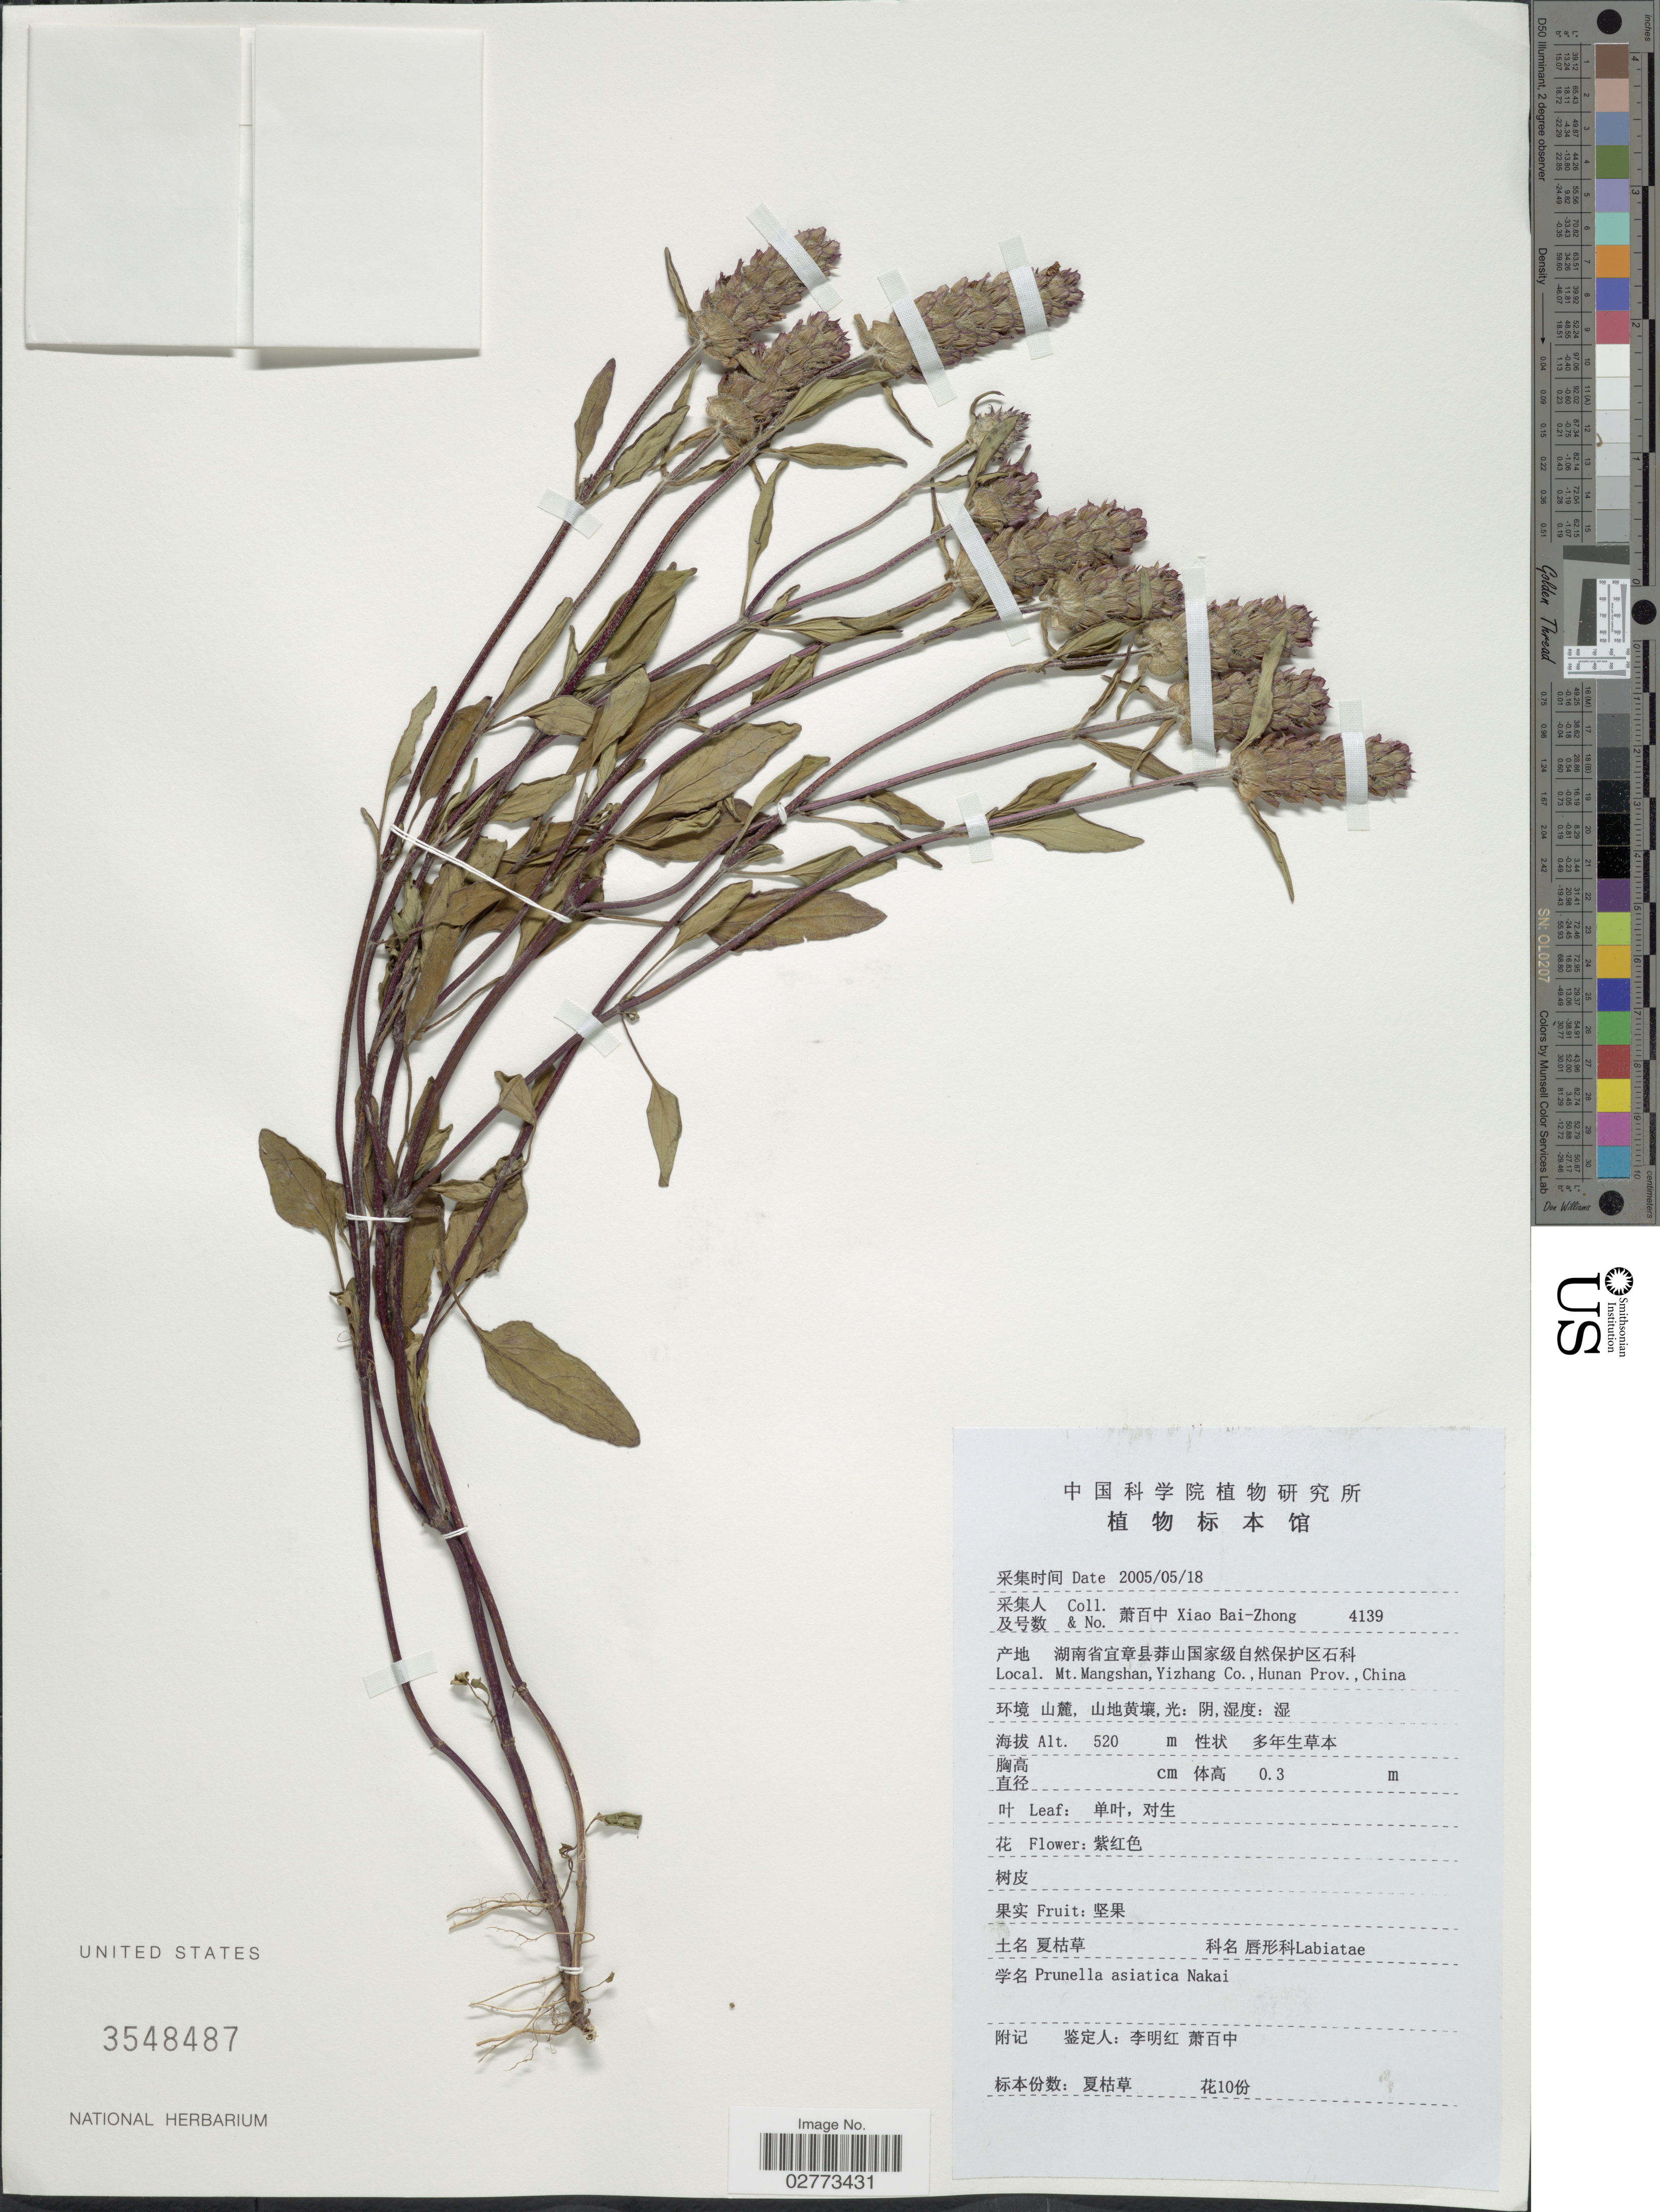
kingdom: Plantae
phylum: Tracheophyta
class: Magnoliopsida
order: Lamiales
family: Lamiaceae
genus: Prunella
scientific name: Prunella asiatica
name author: Nakai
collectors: B. Z. Xiao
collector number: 4139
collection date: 2005-05-18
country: China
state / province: Hunan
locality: Mt. Mangshan, Yizhang Co.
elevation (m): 520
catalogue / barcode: US 3548487